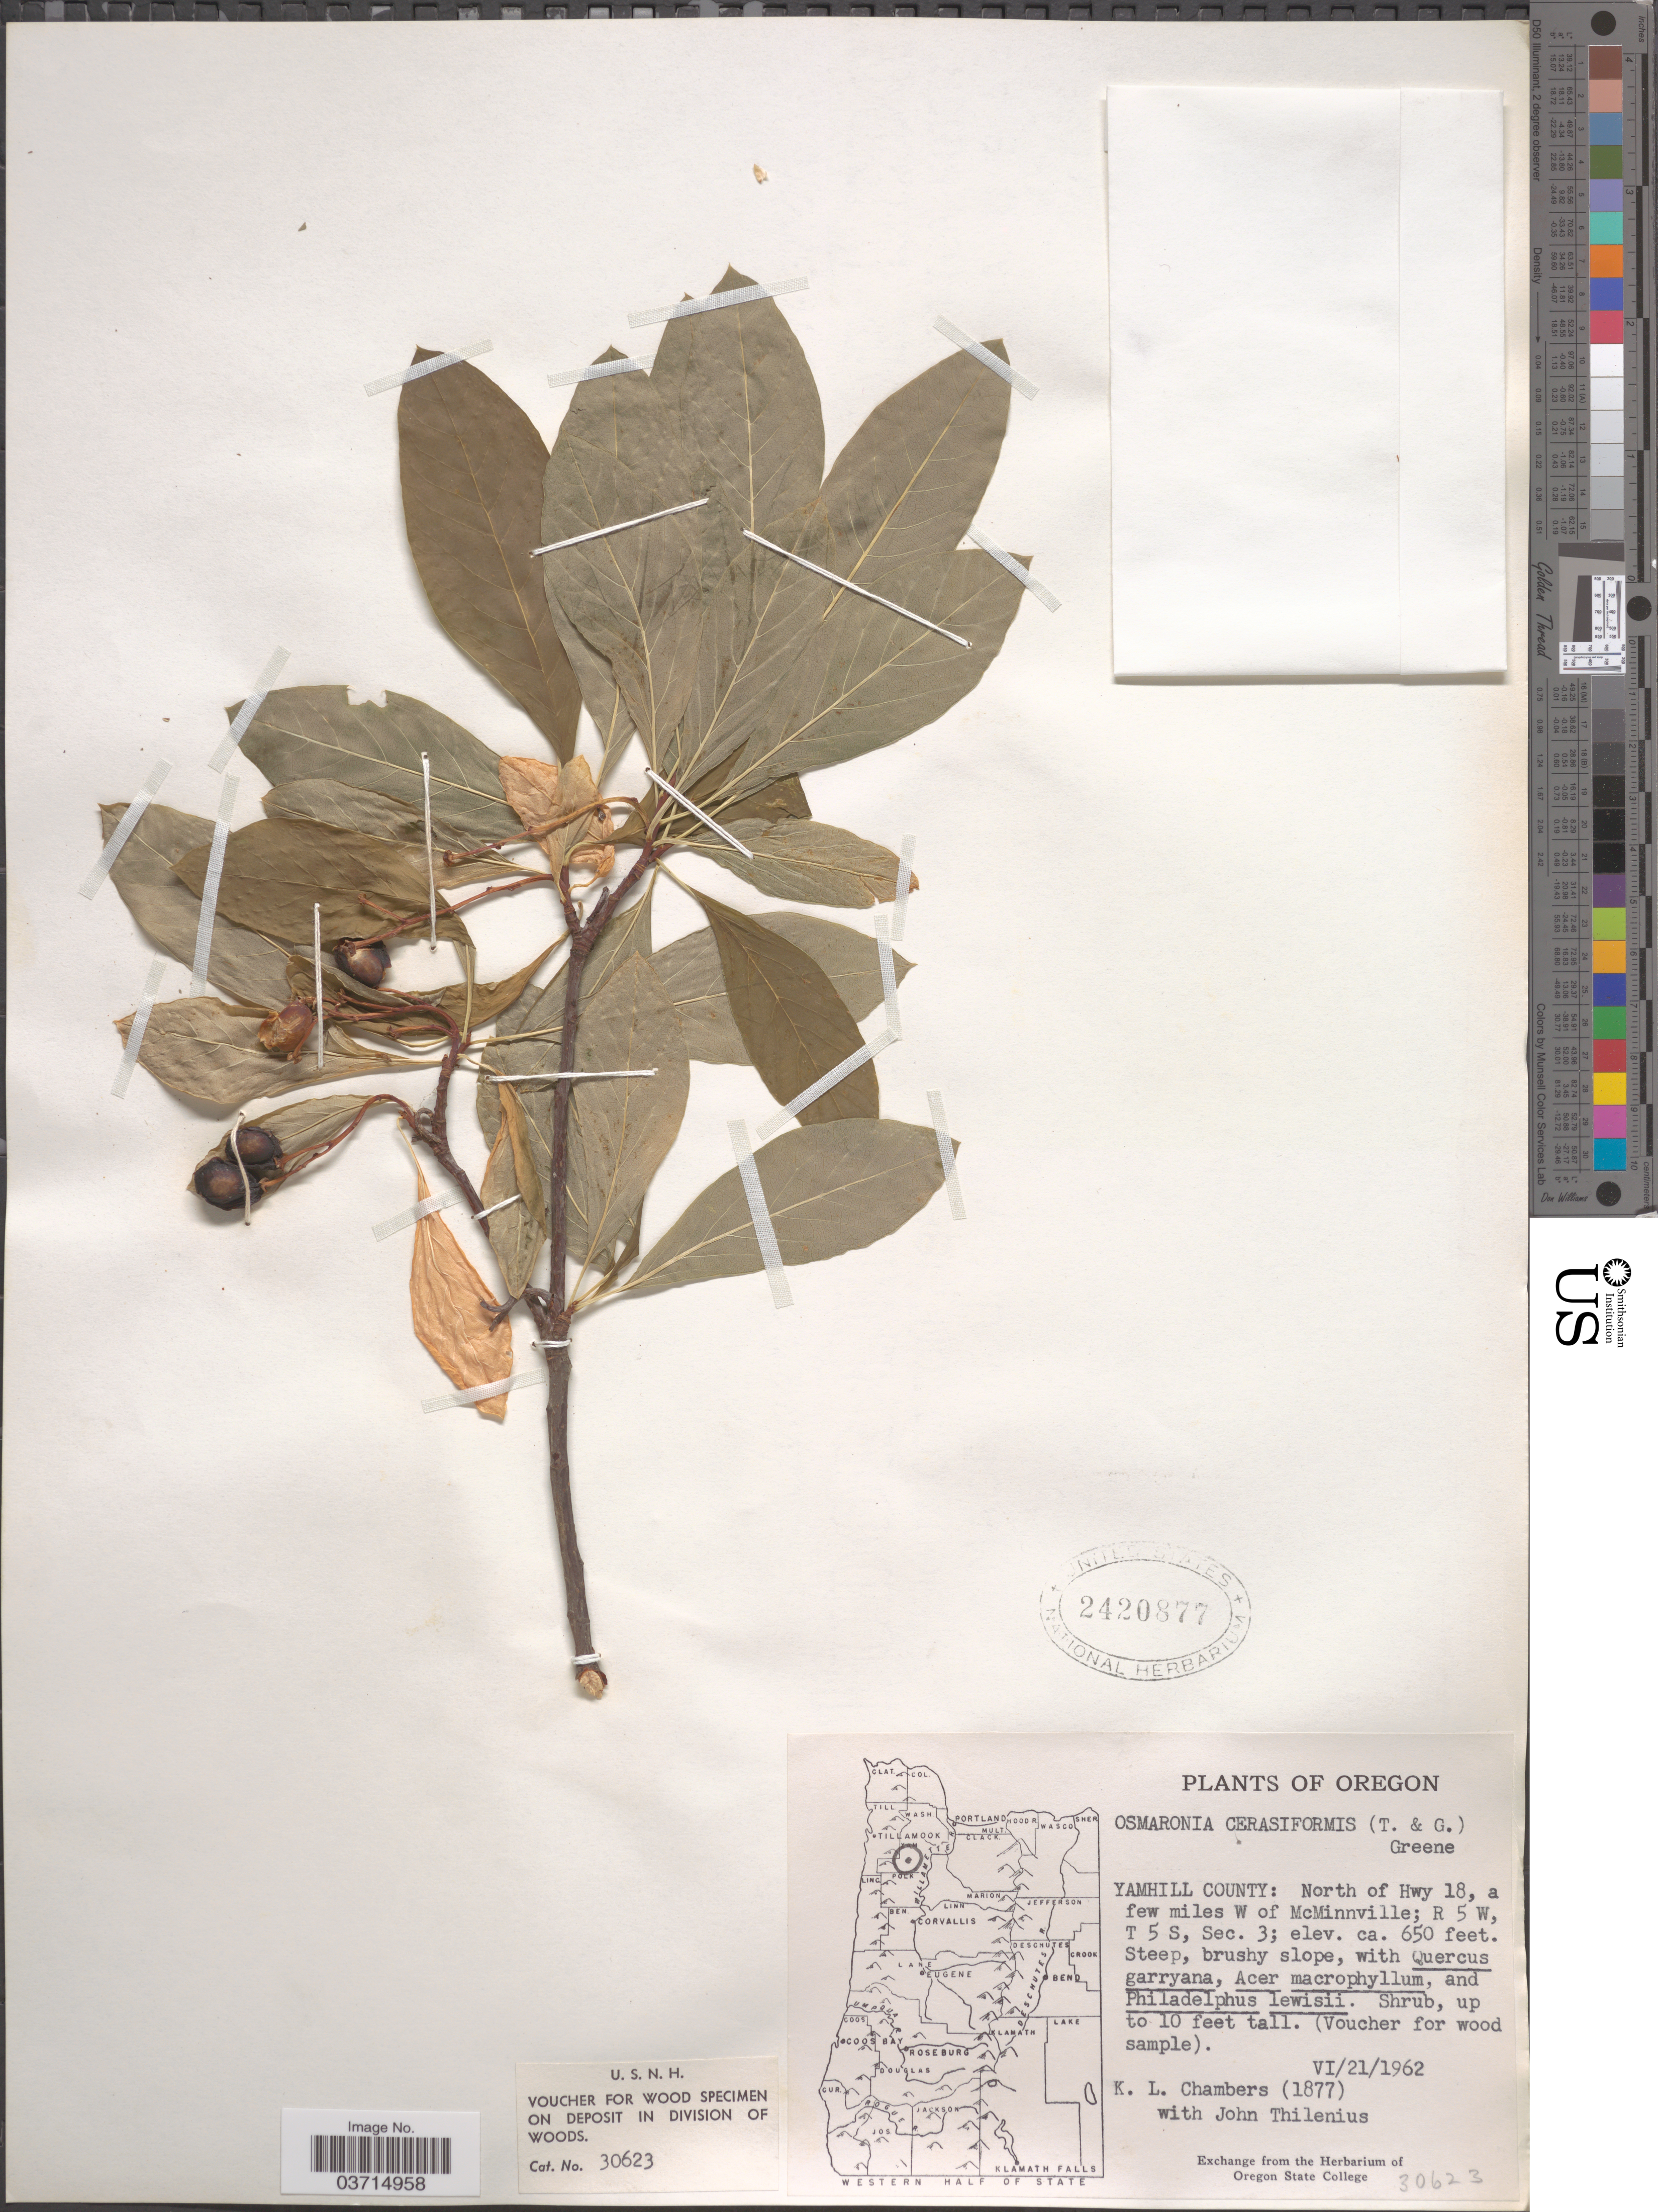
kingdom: Plantae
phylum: Tracheophyta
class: Magnoliopsida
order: Rosales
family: Rosaceae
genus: Oemleria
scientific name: Oemleria cerasiformis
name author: (Torr. & A. Gray ex Hook. & Arn.) J.W. Landon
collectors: K. Chambers & J. Thilenius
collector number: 1877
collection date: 1962-06-21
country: United States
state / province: Oregon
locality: Yamhill County: North of Hwy 18, a few miles W of McMinnville; R 5 W, T 5 S, Sec. 3.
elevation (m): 198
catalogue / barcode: US 2420877